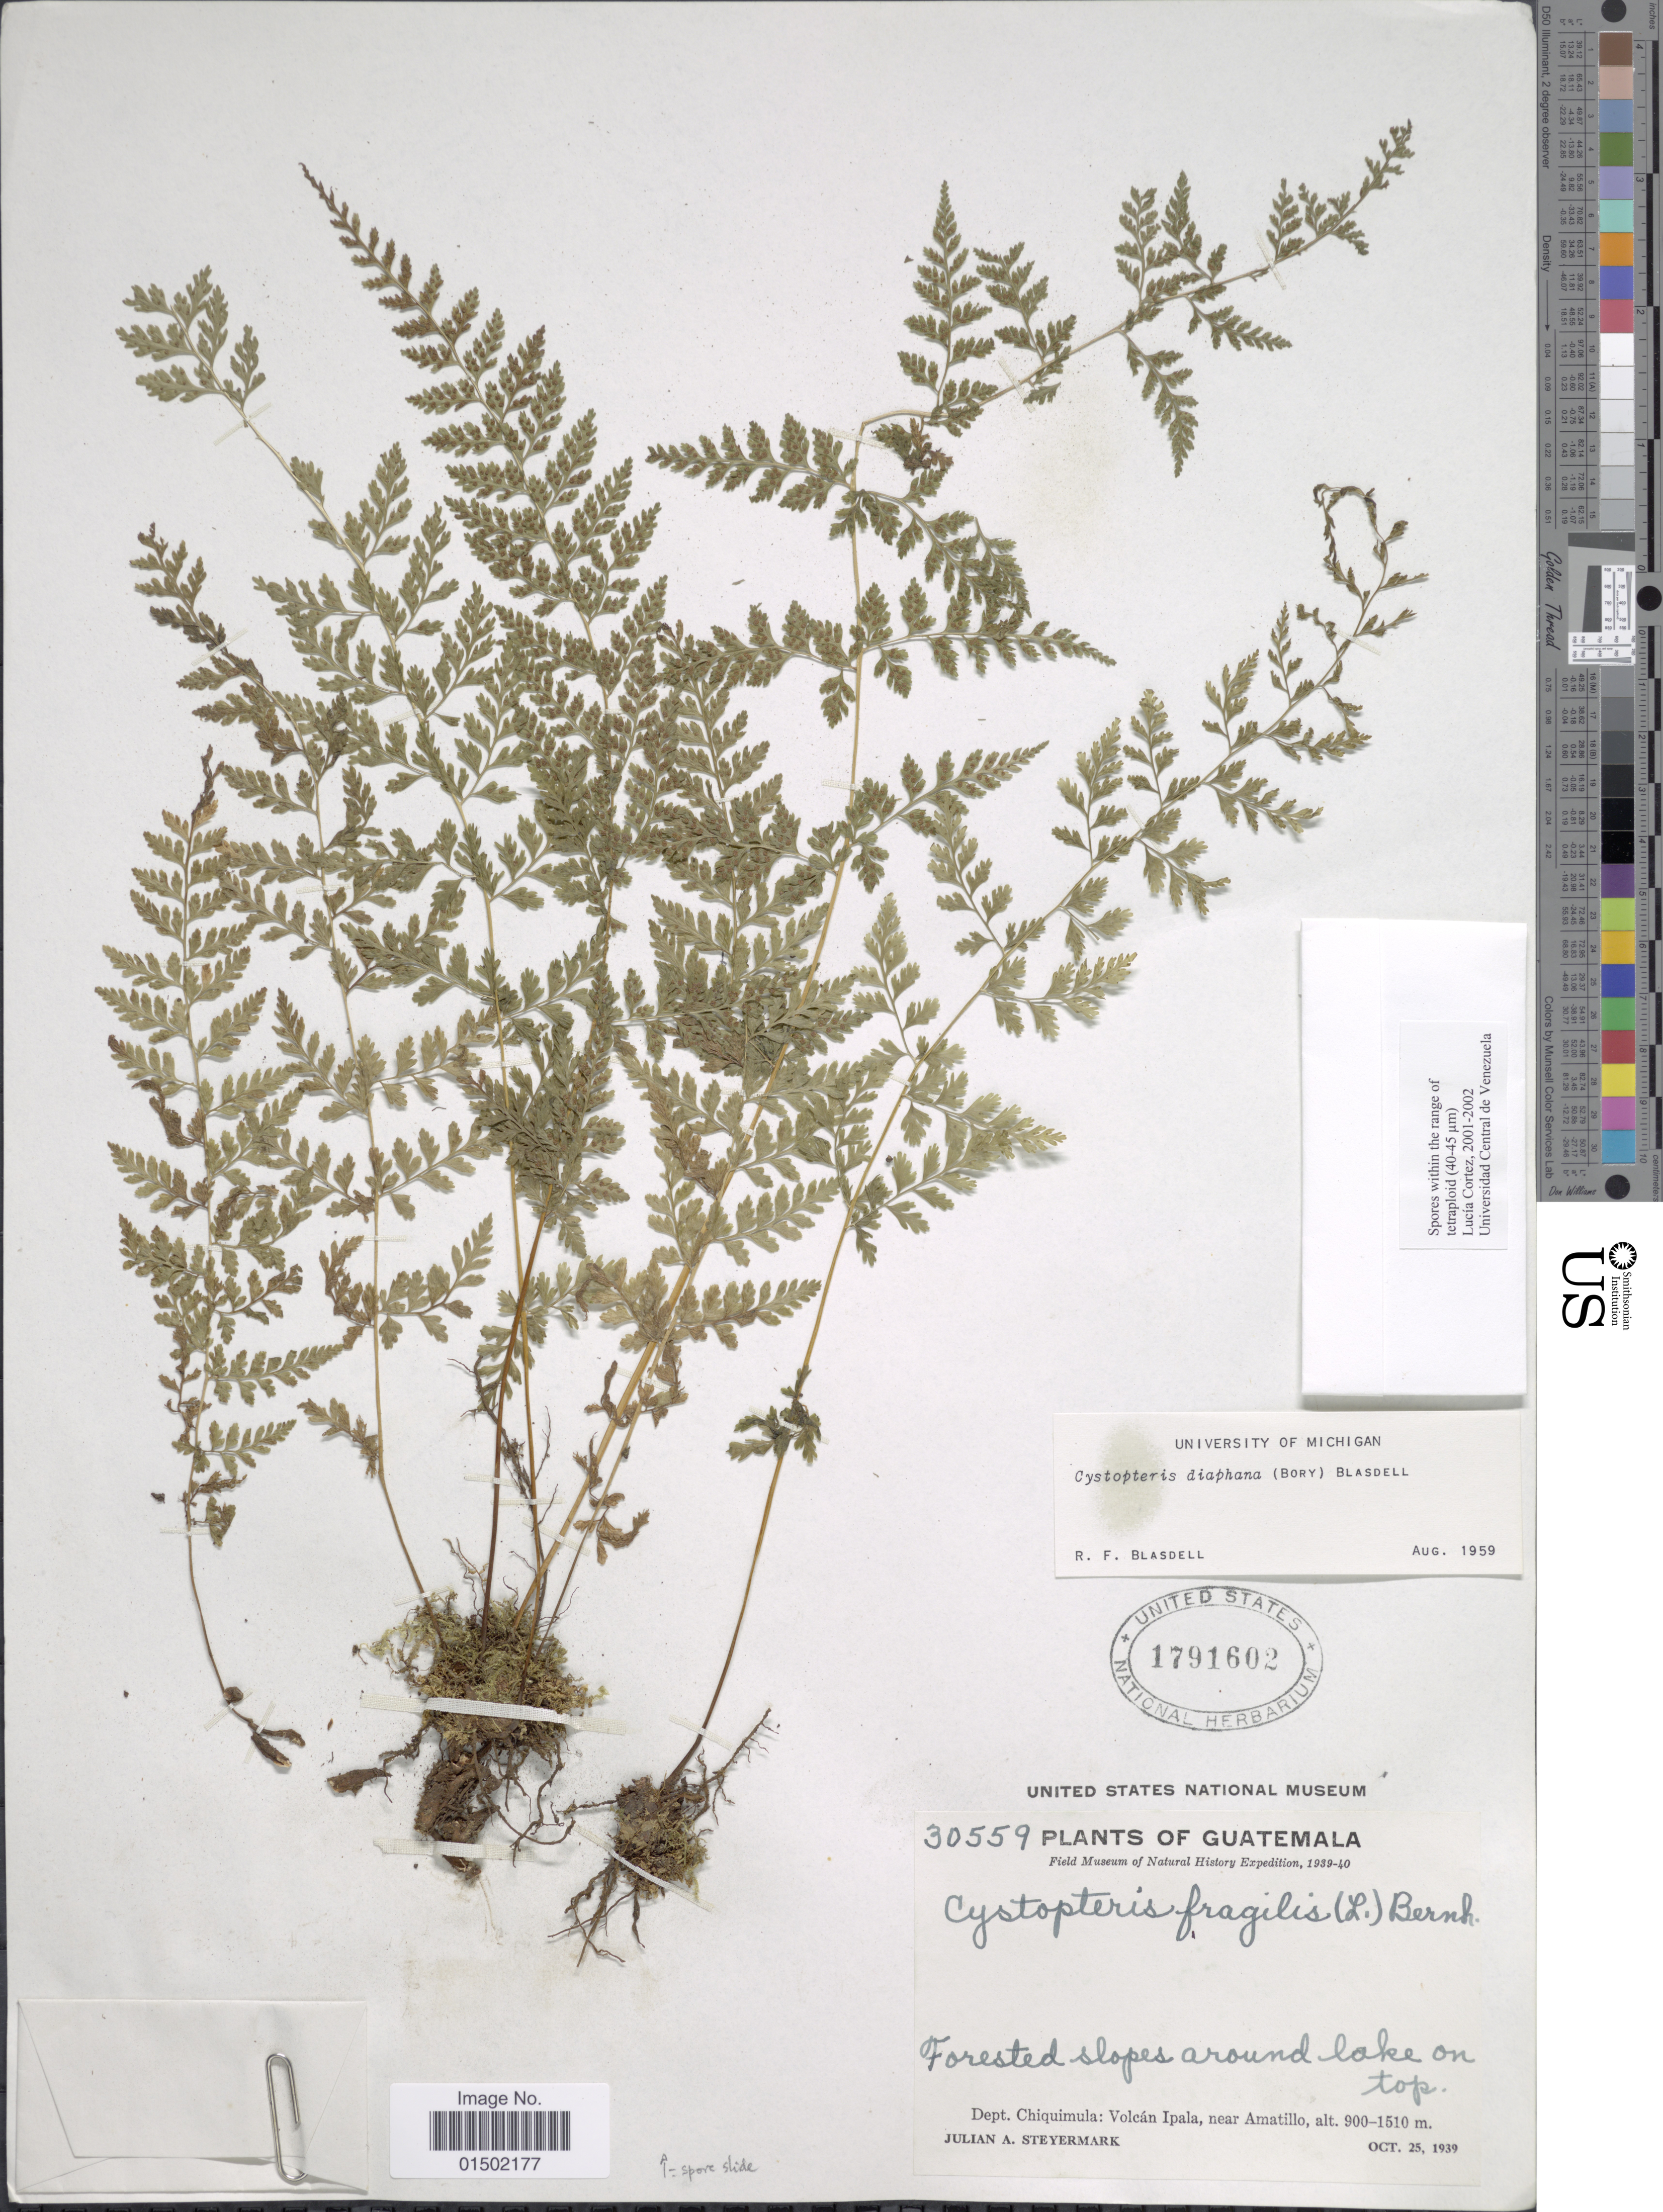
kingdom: Plantae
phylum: Tracheophyta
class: Polypodiopsida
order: Polypodiales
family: Cystopteridaceae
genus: Cystopteris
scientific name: Cystopteris diaphana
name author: (Bory) Blasdell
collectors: J. Steyermark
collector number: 30559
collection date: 1939-10-21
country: Guatemala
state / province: Chiquimula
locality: Volcan Ipala, near Amatillo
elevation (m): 900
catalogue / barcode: US 1791602